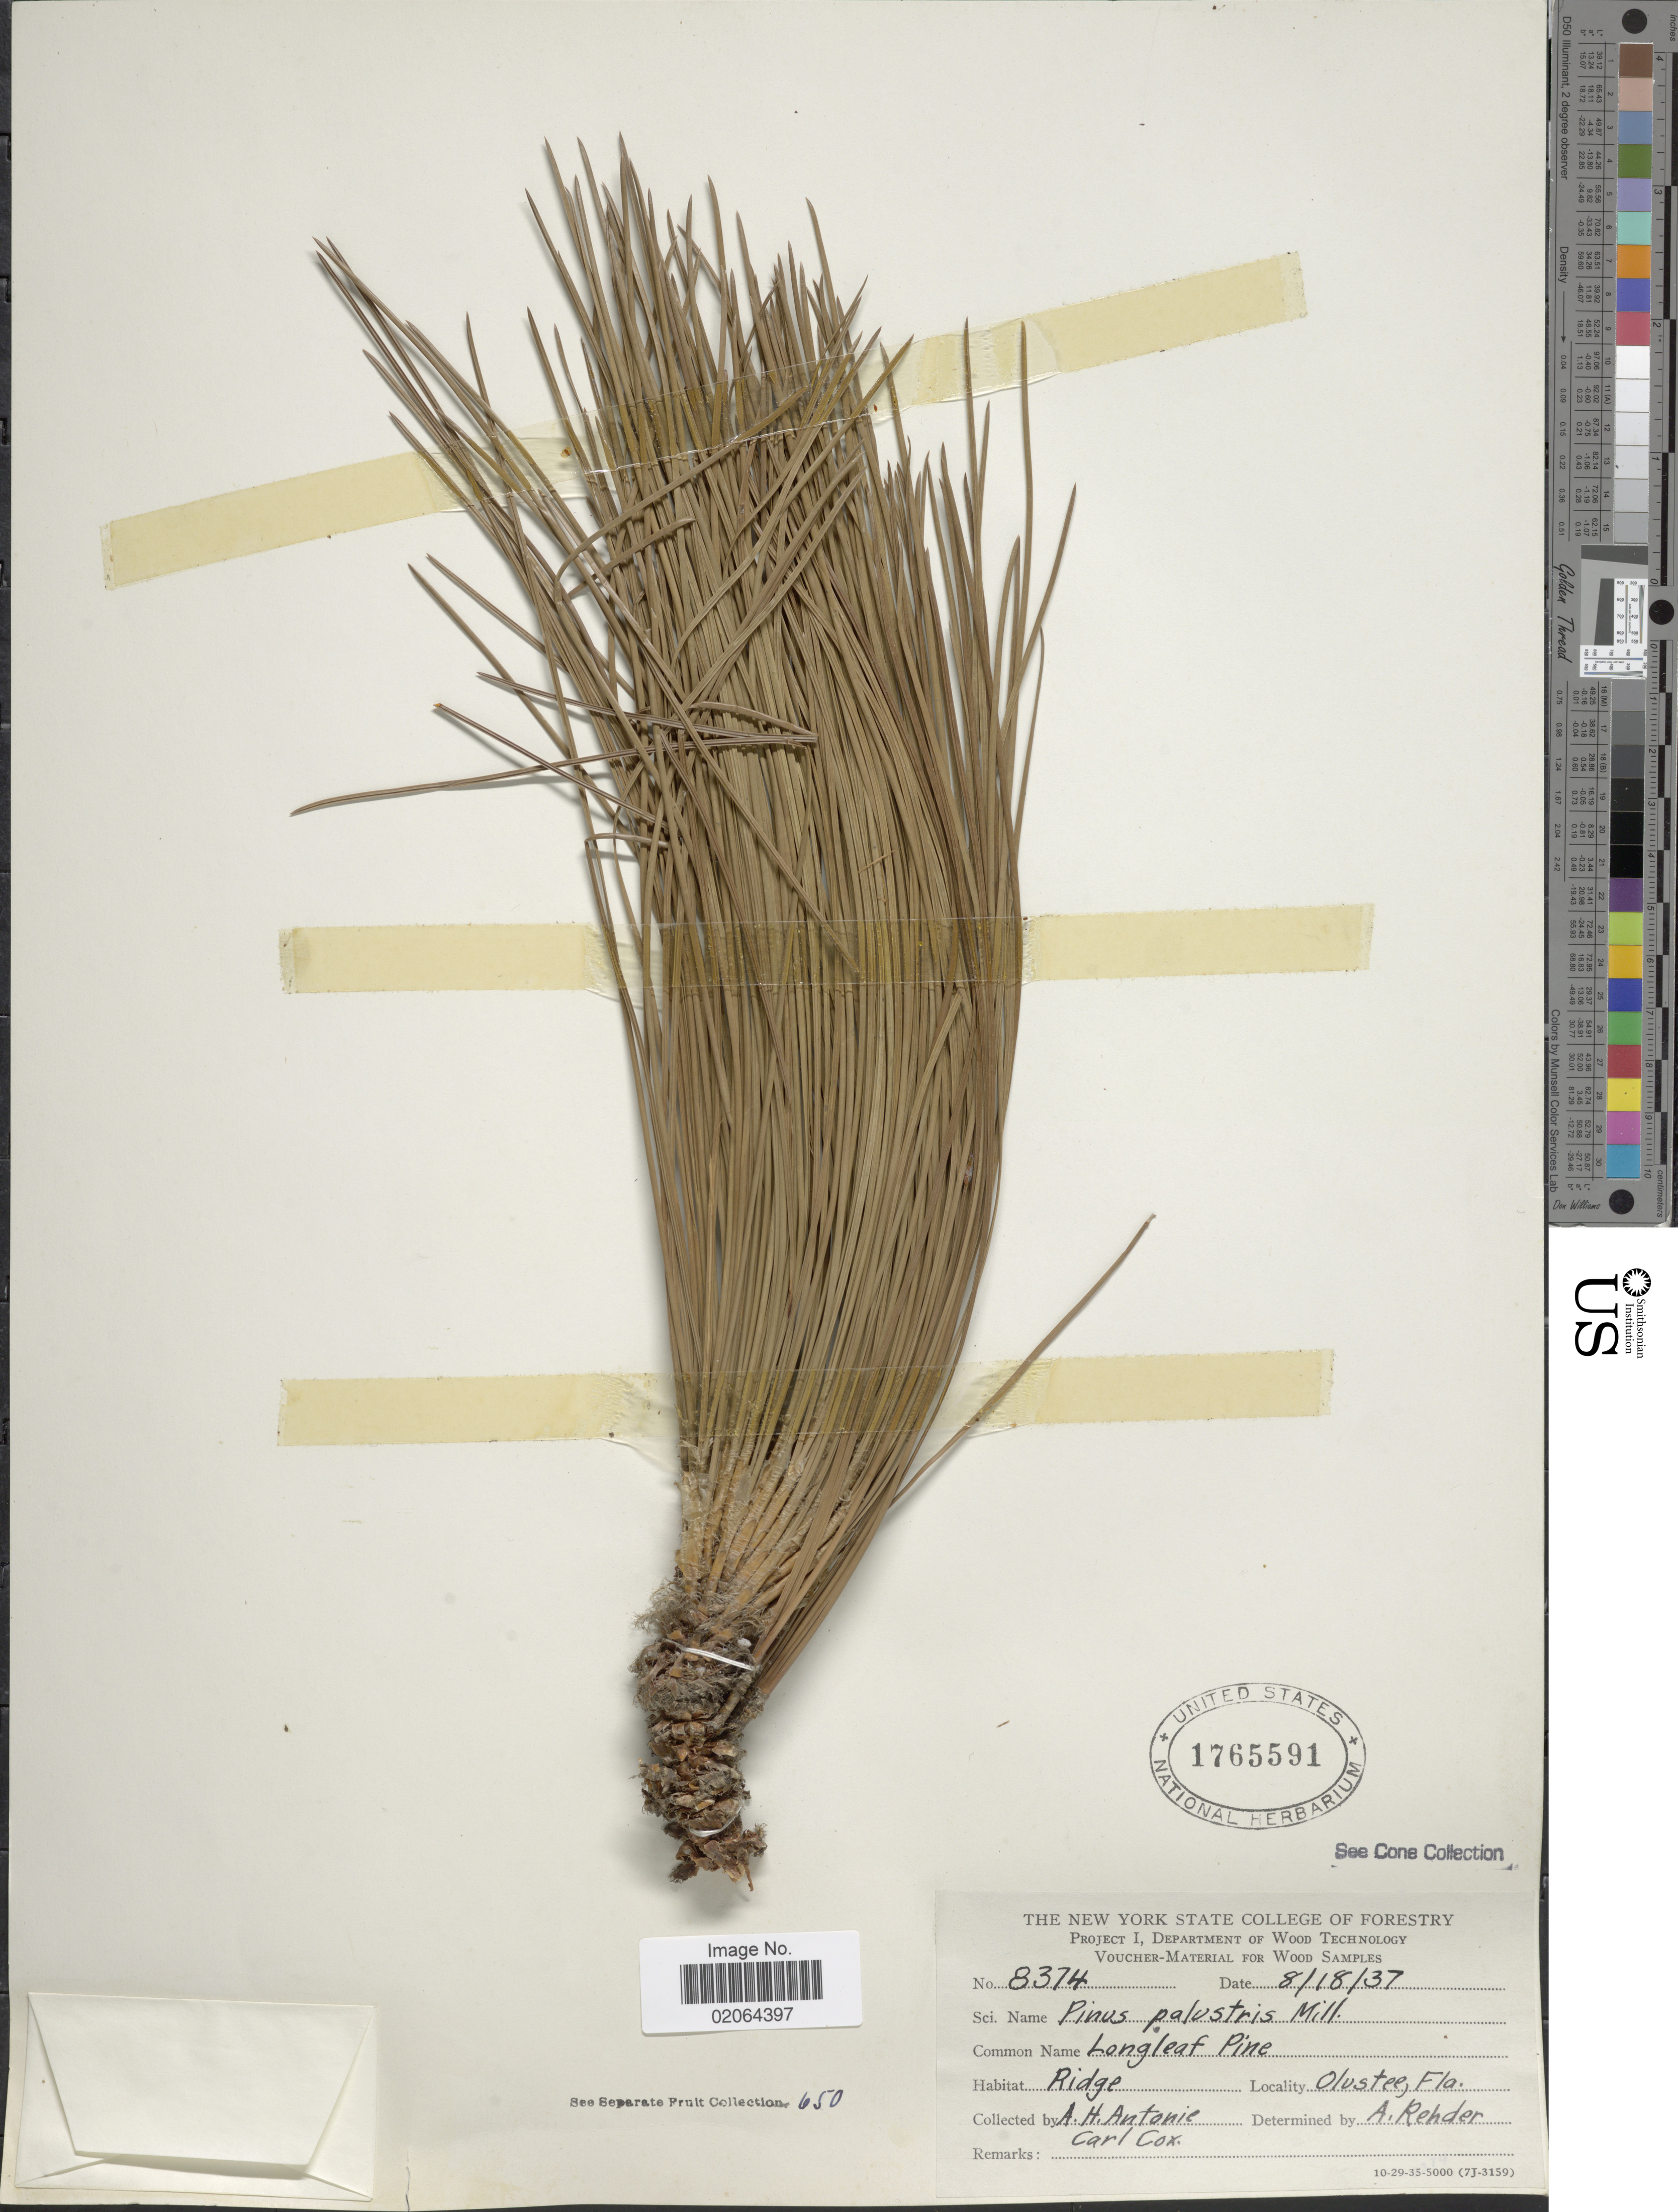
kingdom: Plantae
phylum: Tracheophyta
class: Pinopsida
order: Pinales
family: Pinaceae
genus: Pinus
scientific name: Pinus palustris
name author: Mill.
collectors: A. Antonie & C. Cox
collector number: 8374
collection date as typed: Transcribed d/m/y: 18/8/37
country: United States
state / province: Florida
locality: Ridge, Oluster, Fla.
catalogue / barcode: US 1765591